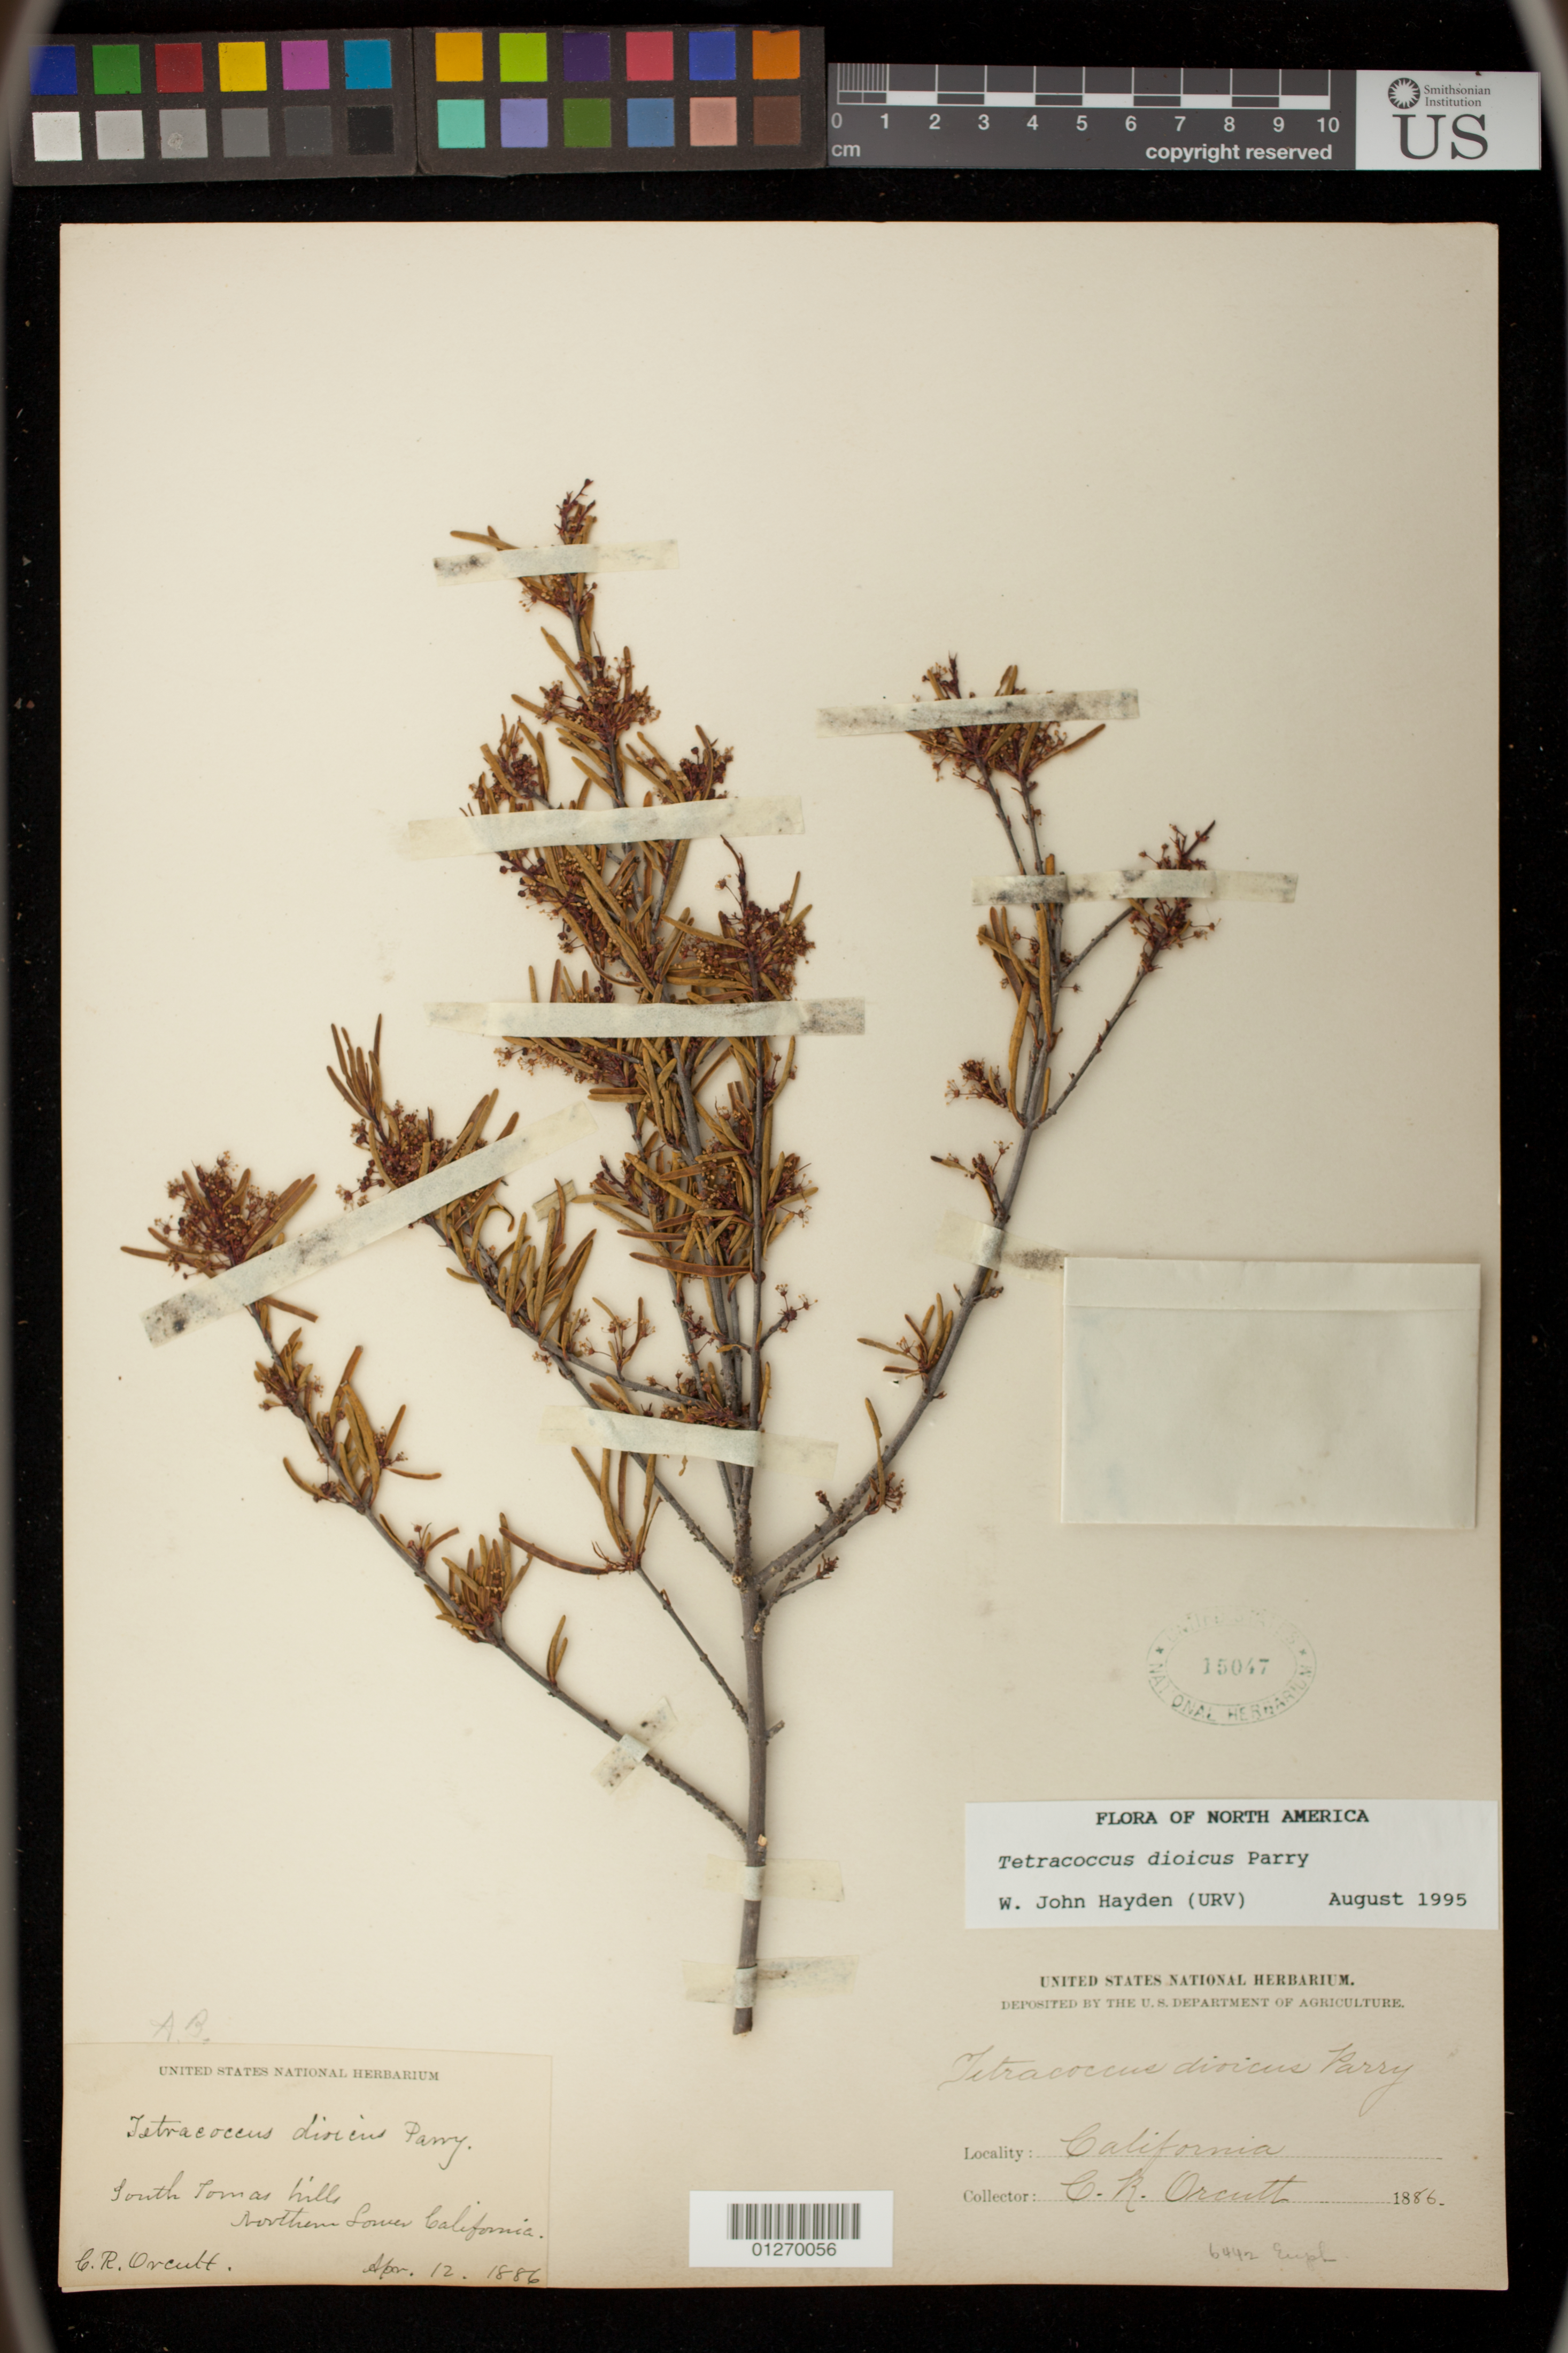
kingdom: Plantae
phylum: Tracheophyta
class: Magnoliopsida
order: Malpighiales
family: Picrodendraceae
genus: Tetracoccus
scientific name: Tetracoccus dioicus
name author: Parry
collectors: C. R. Orcutt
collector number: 15047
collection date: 1886-04-12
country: United States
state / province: California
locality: South Tomas hills